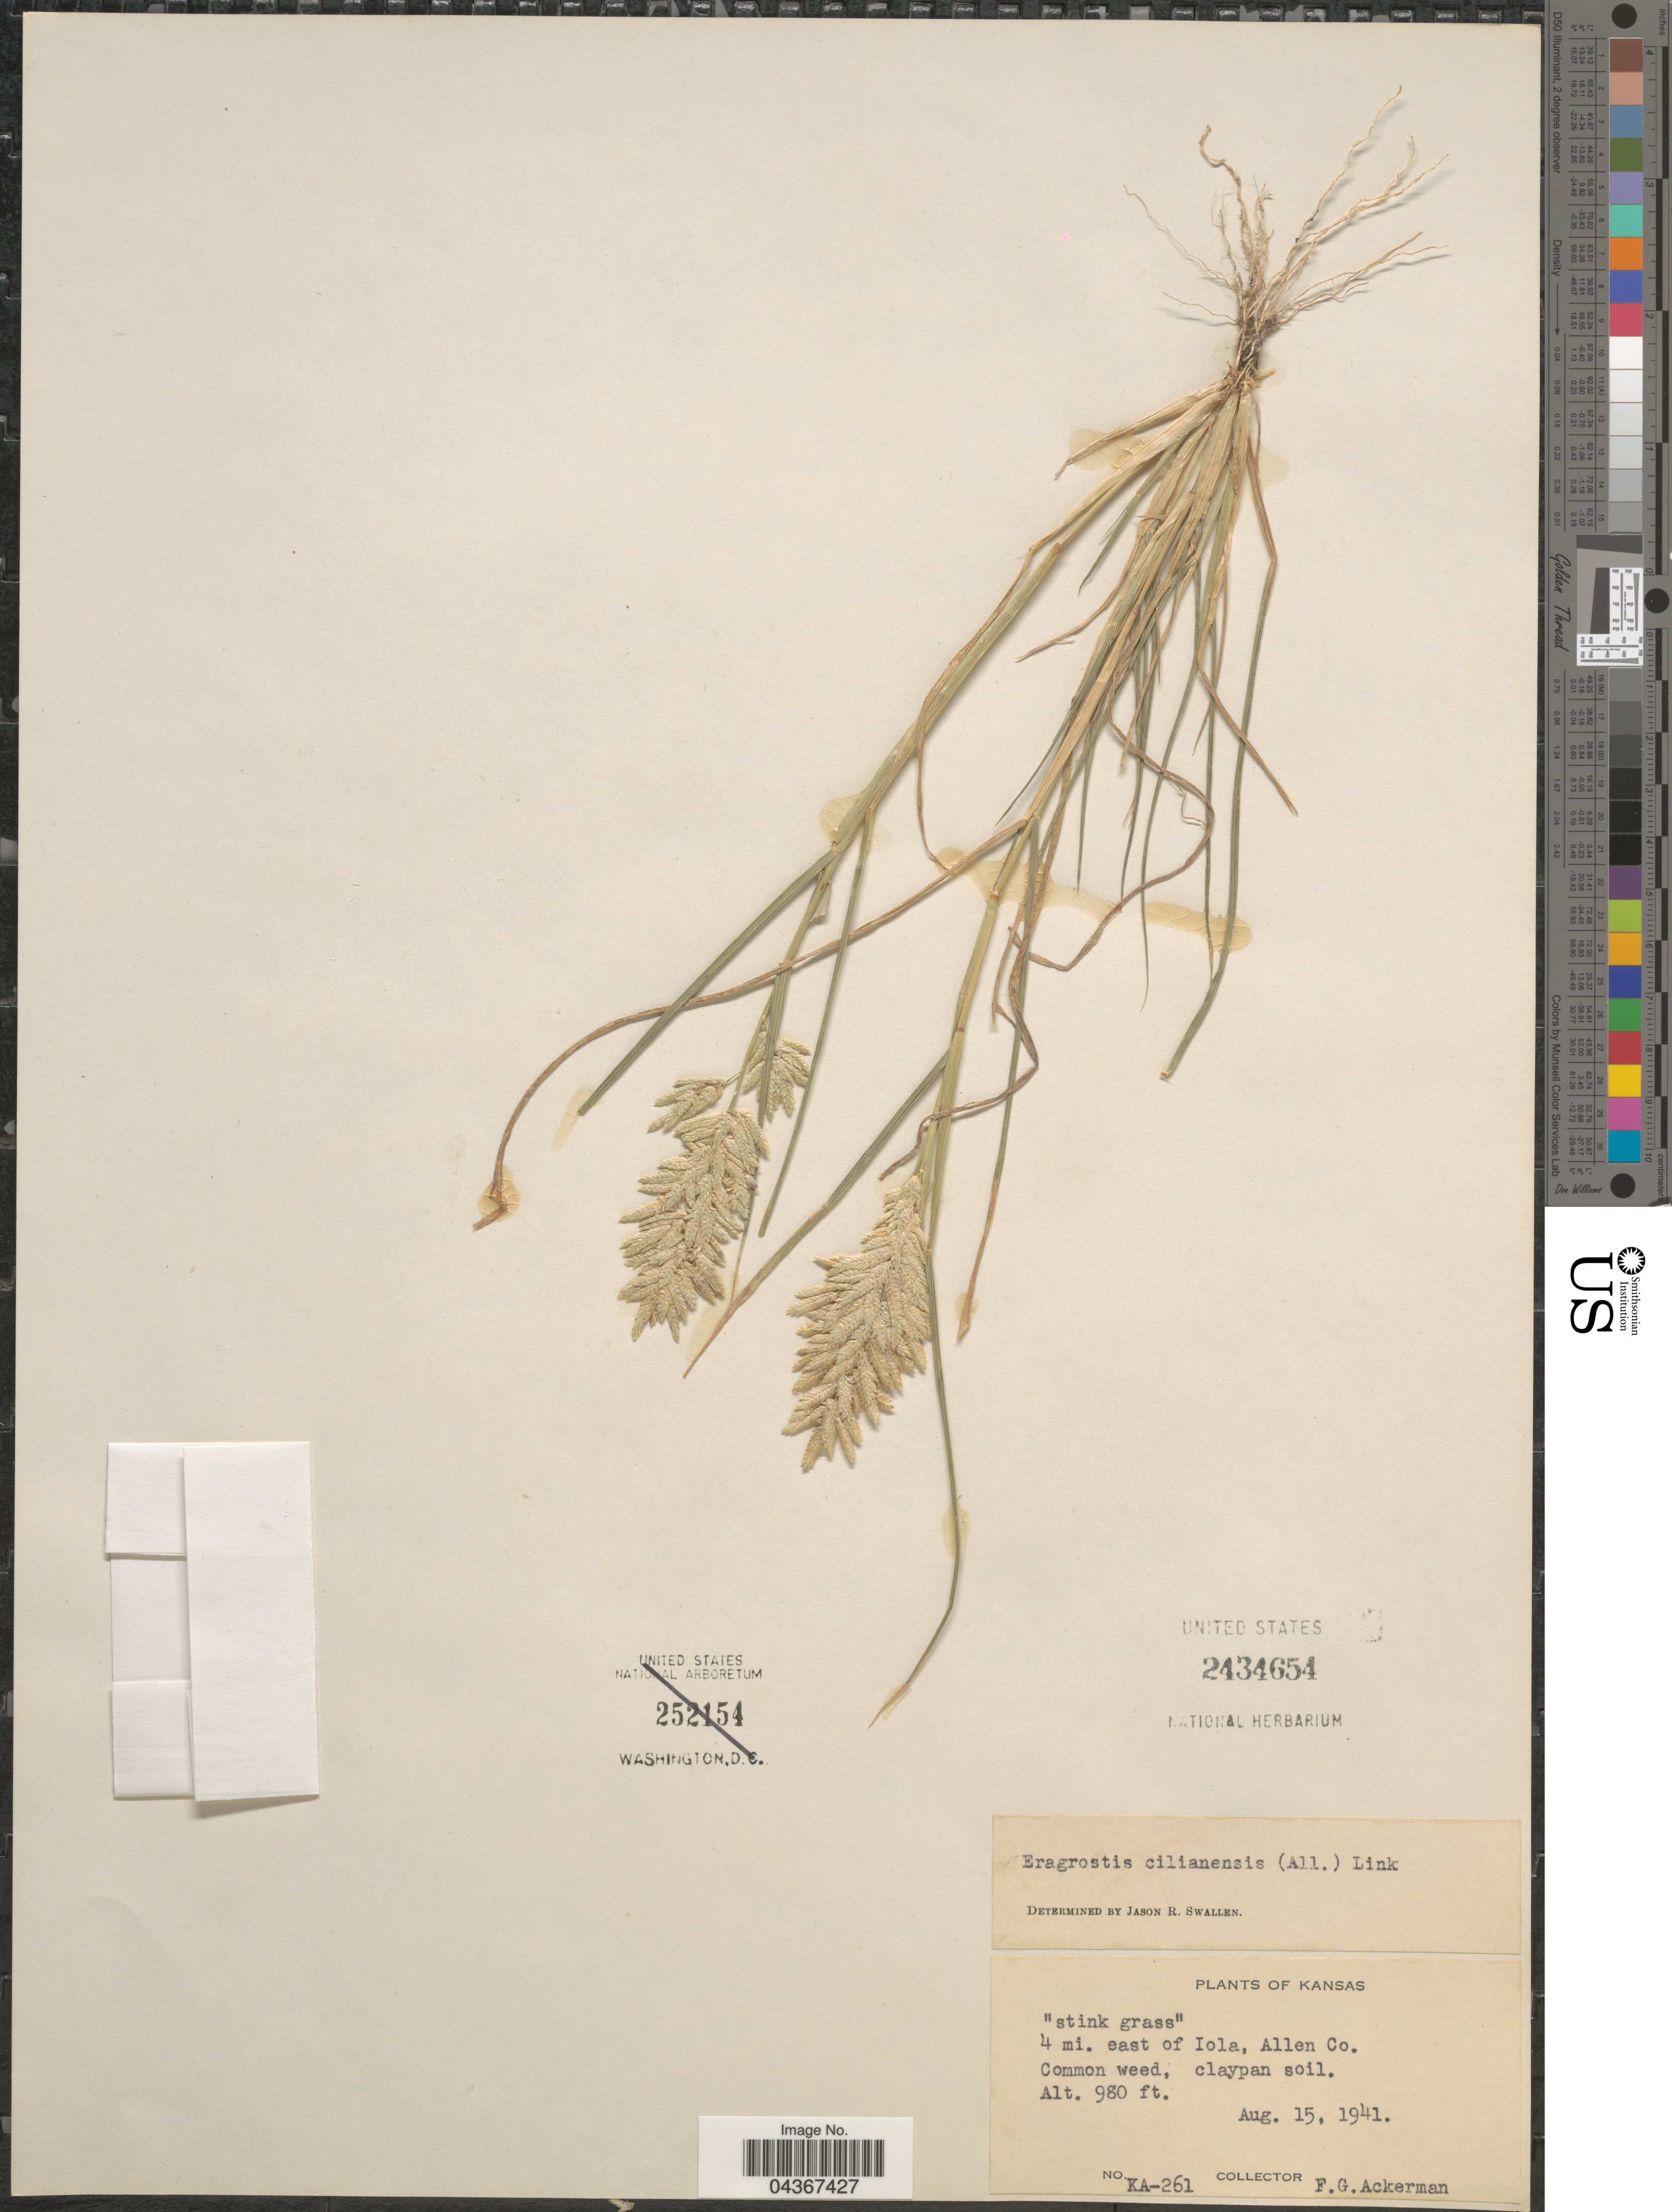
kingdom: Plantae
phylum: Tracheophyta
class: Liliopsida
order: Poales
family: Poaceae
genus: Eragrostis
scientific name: Eragrostis cilianensis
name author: (Bellardi) Vignolo ex Janch.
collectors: F. Ackerman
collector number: KA-261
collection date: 1941-08-15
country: United States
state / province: Kansas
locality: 4 mi. east of Iola, Allen Co.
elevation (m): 299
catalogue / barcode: US 2434654